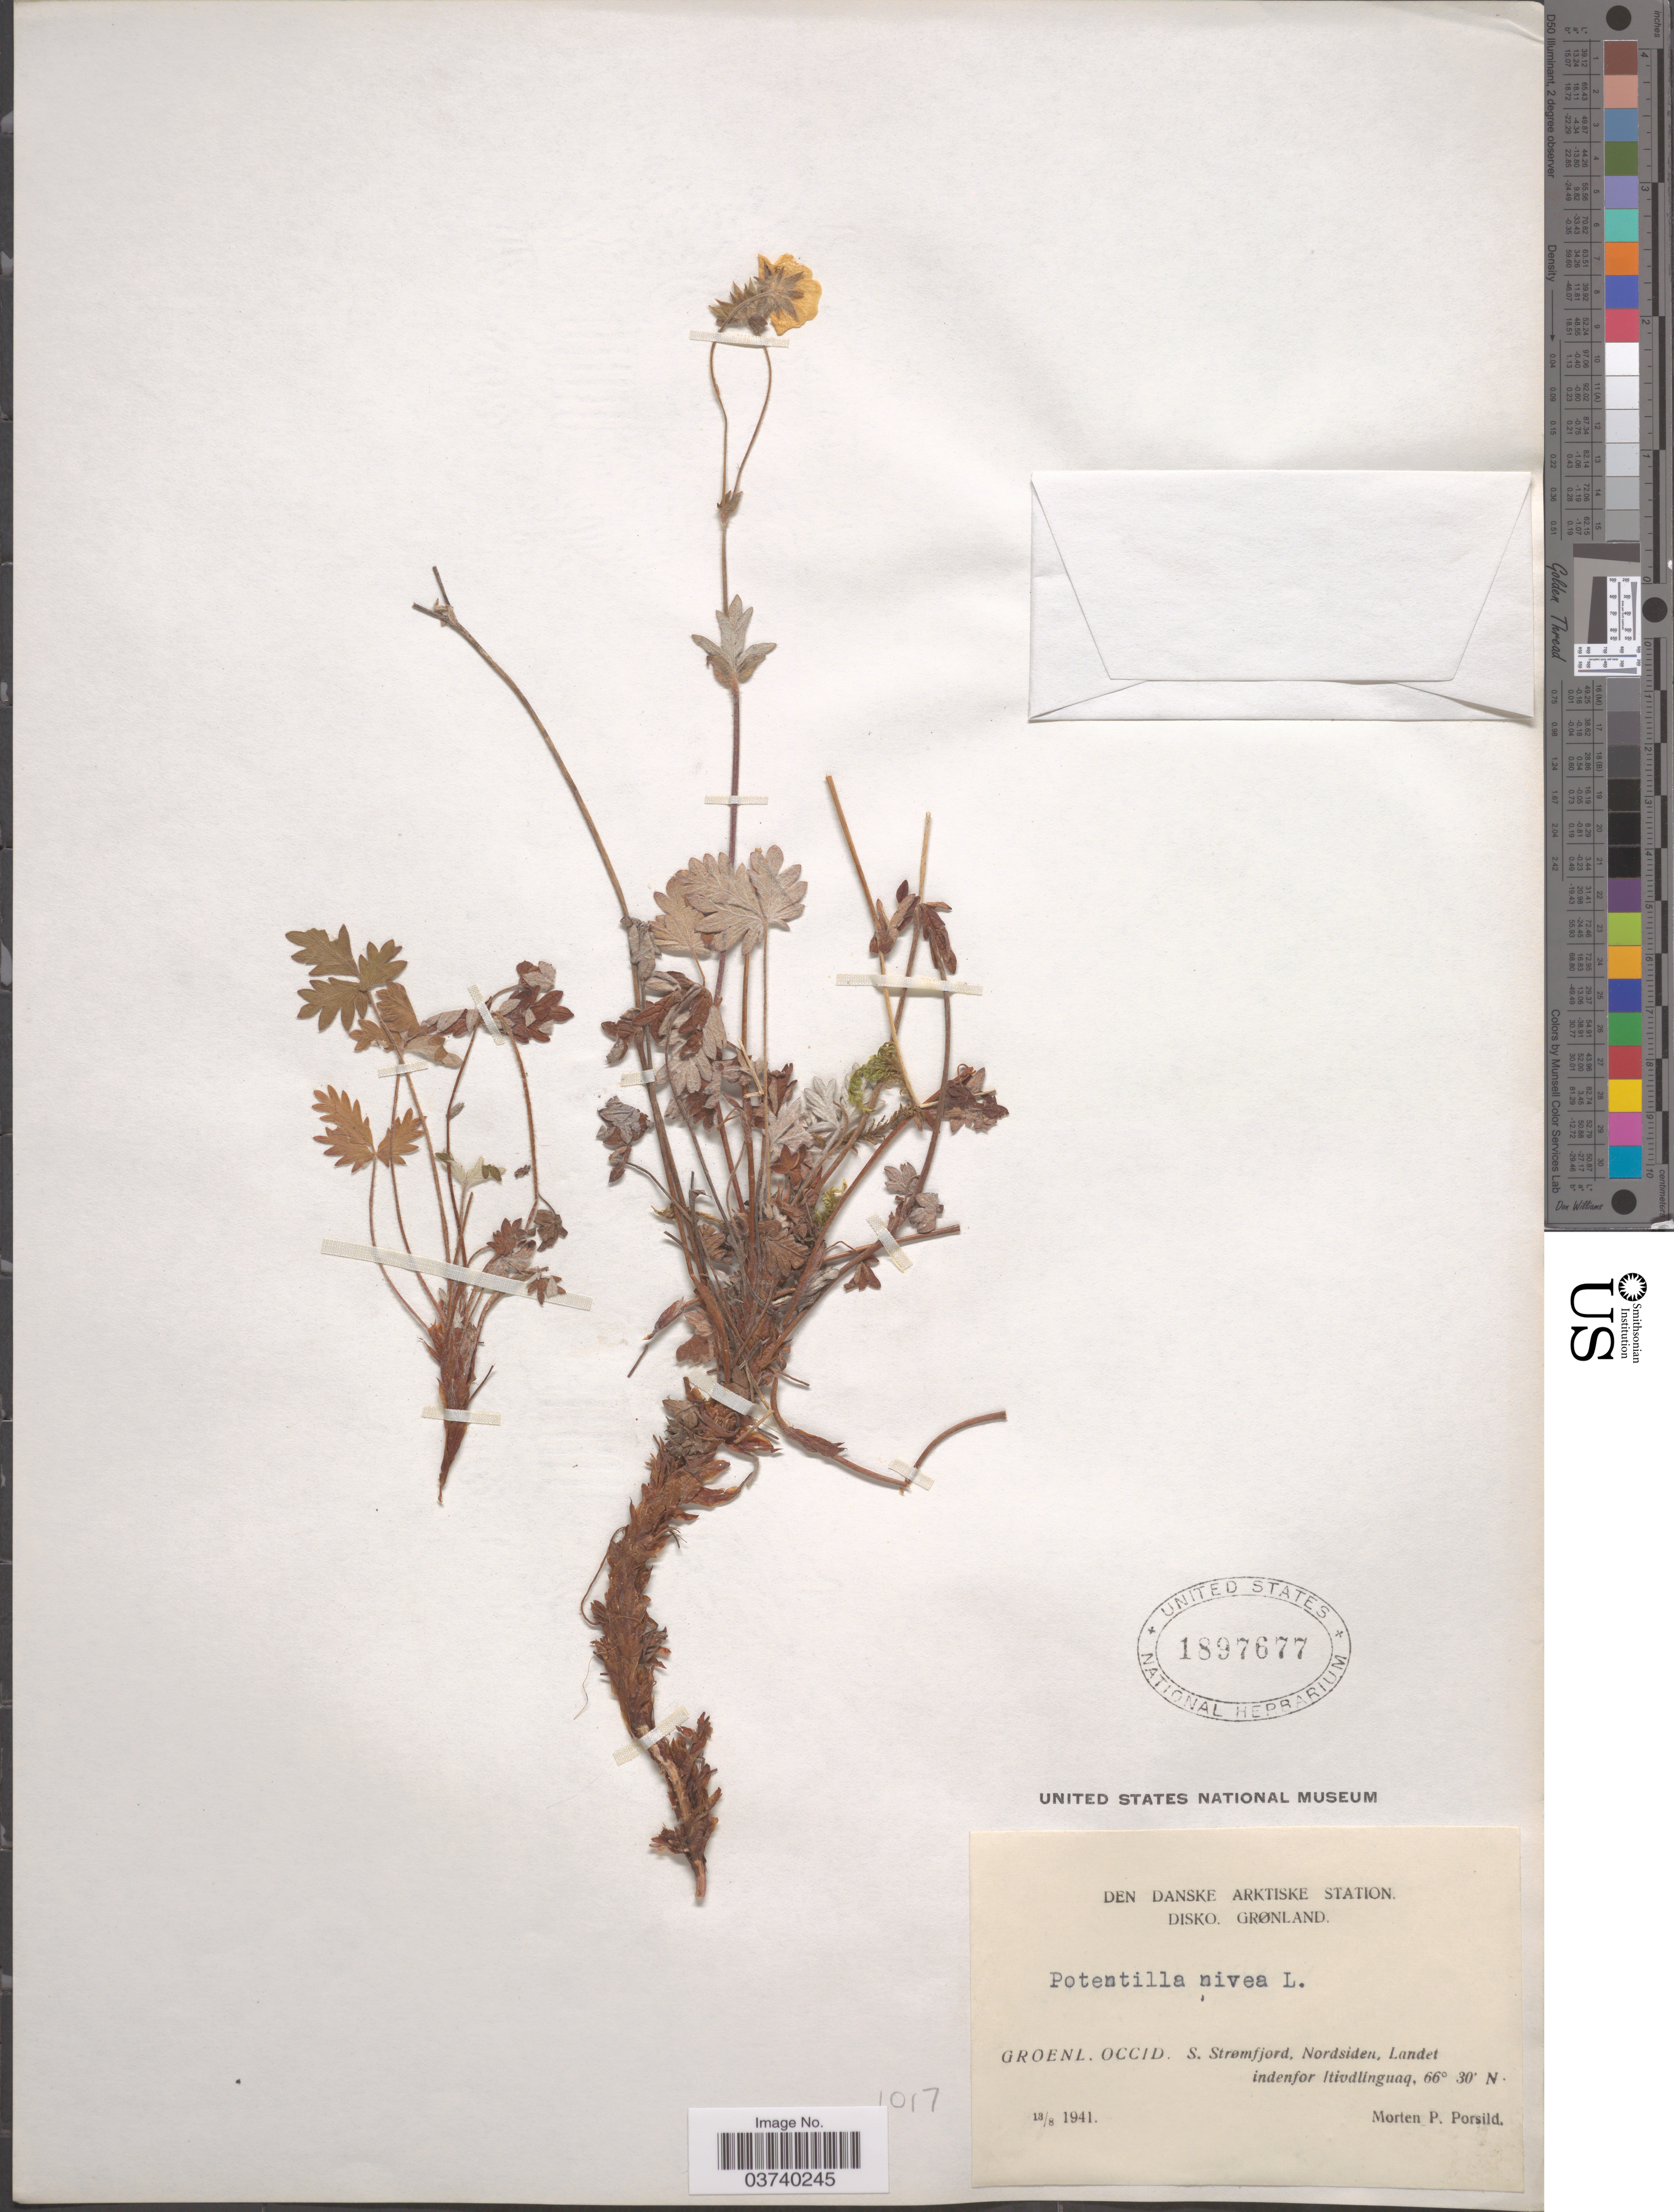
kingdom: Plantae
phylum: Tracheophyta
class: Magnoliopsida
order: Rosales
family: Rosaceae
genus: Potentilla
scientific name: Potentilla nivea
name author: L.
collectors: M. P. Porsild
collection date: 1941-08-13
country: Greenland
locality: Den Danske Arktiske Station. Disko. Groenl. Occid. S. Strømfjord, Nordsiden, Landet indenfor Itivdlinguaq.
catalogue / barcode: US 1897677